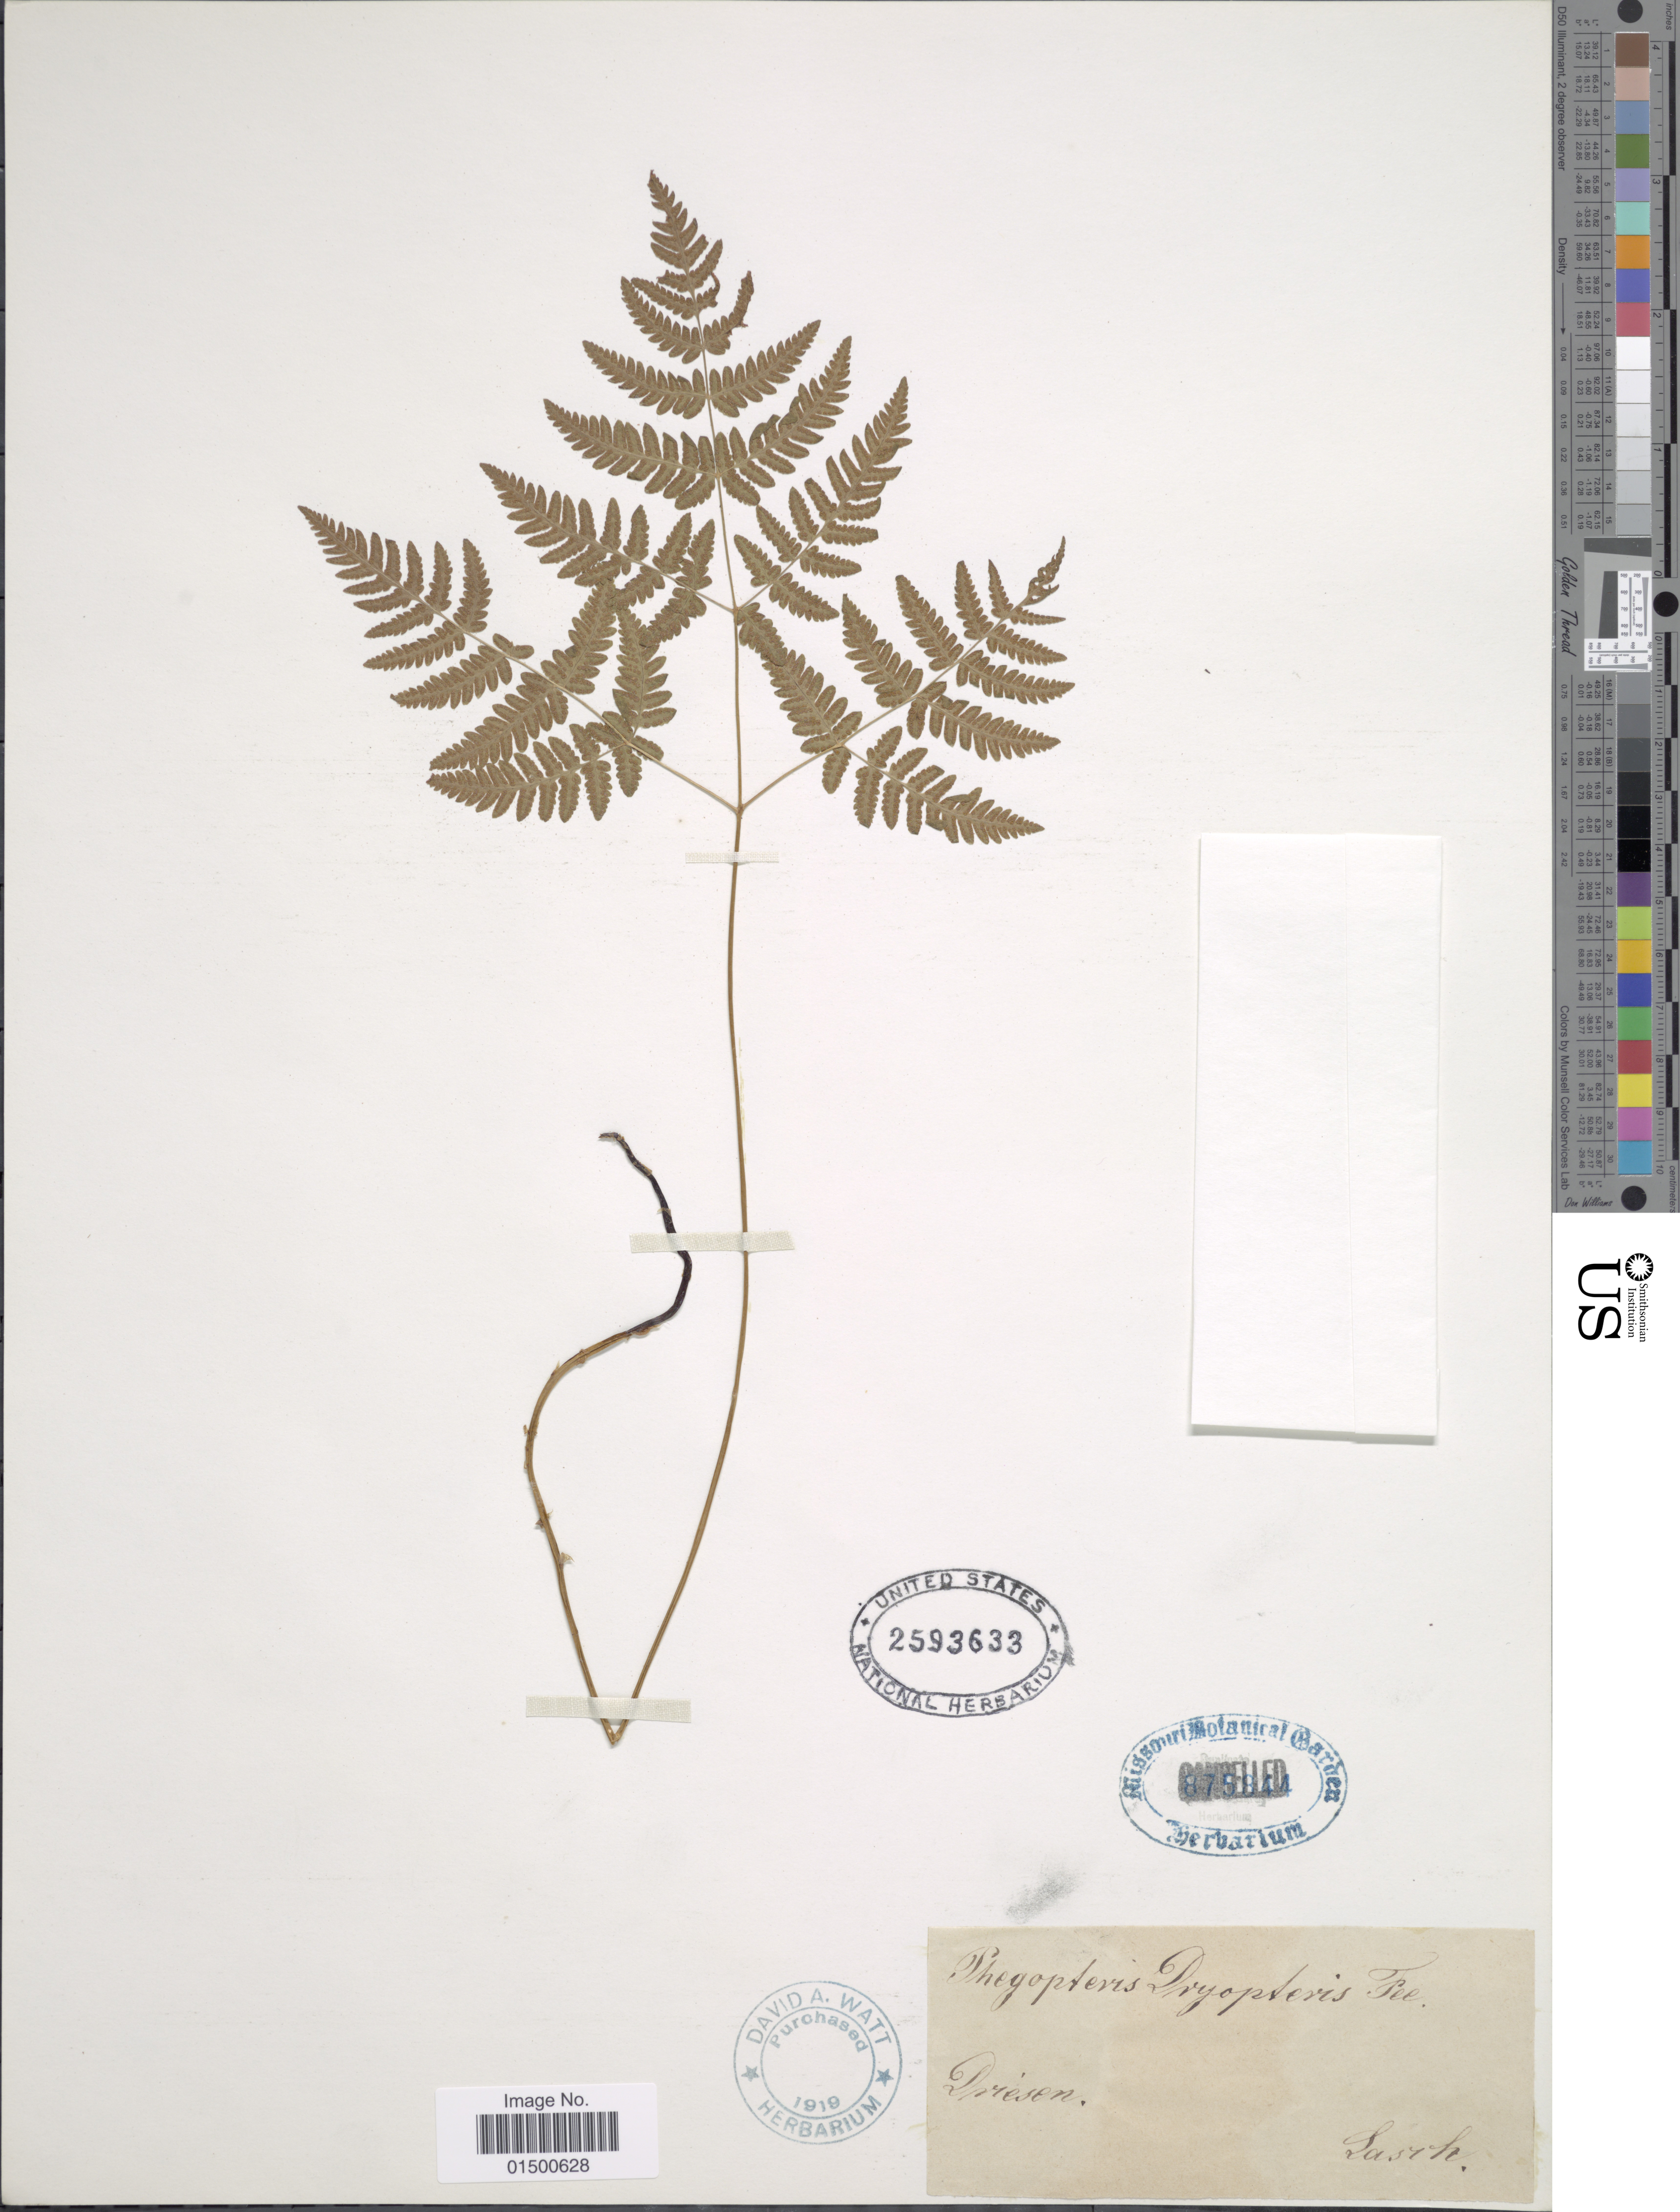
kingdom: Plantae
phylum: Tracheophyta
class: Polypodiopsida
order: Polypodiales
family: Cystopteridaceae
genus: Gymnocarpium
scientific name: Gymnocarpium disjunctum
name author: (Rupr.) Ching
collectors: -. Lasch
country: Poland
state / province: Lubuskie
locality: Driesen. [interpreted]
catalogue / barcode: US 2593633